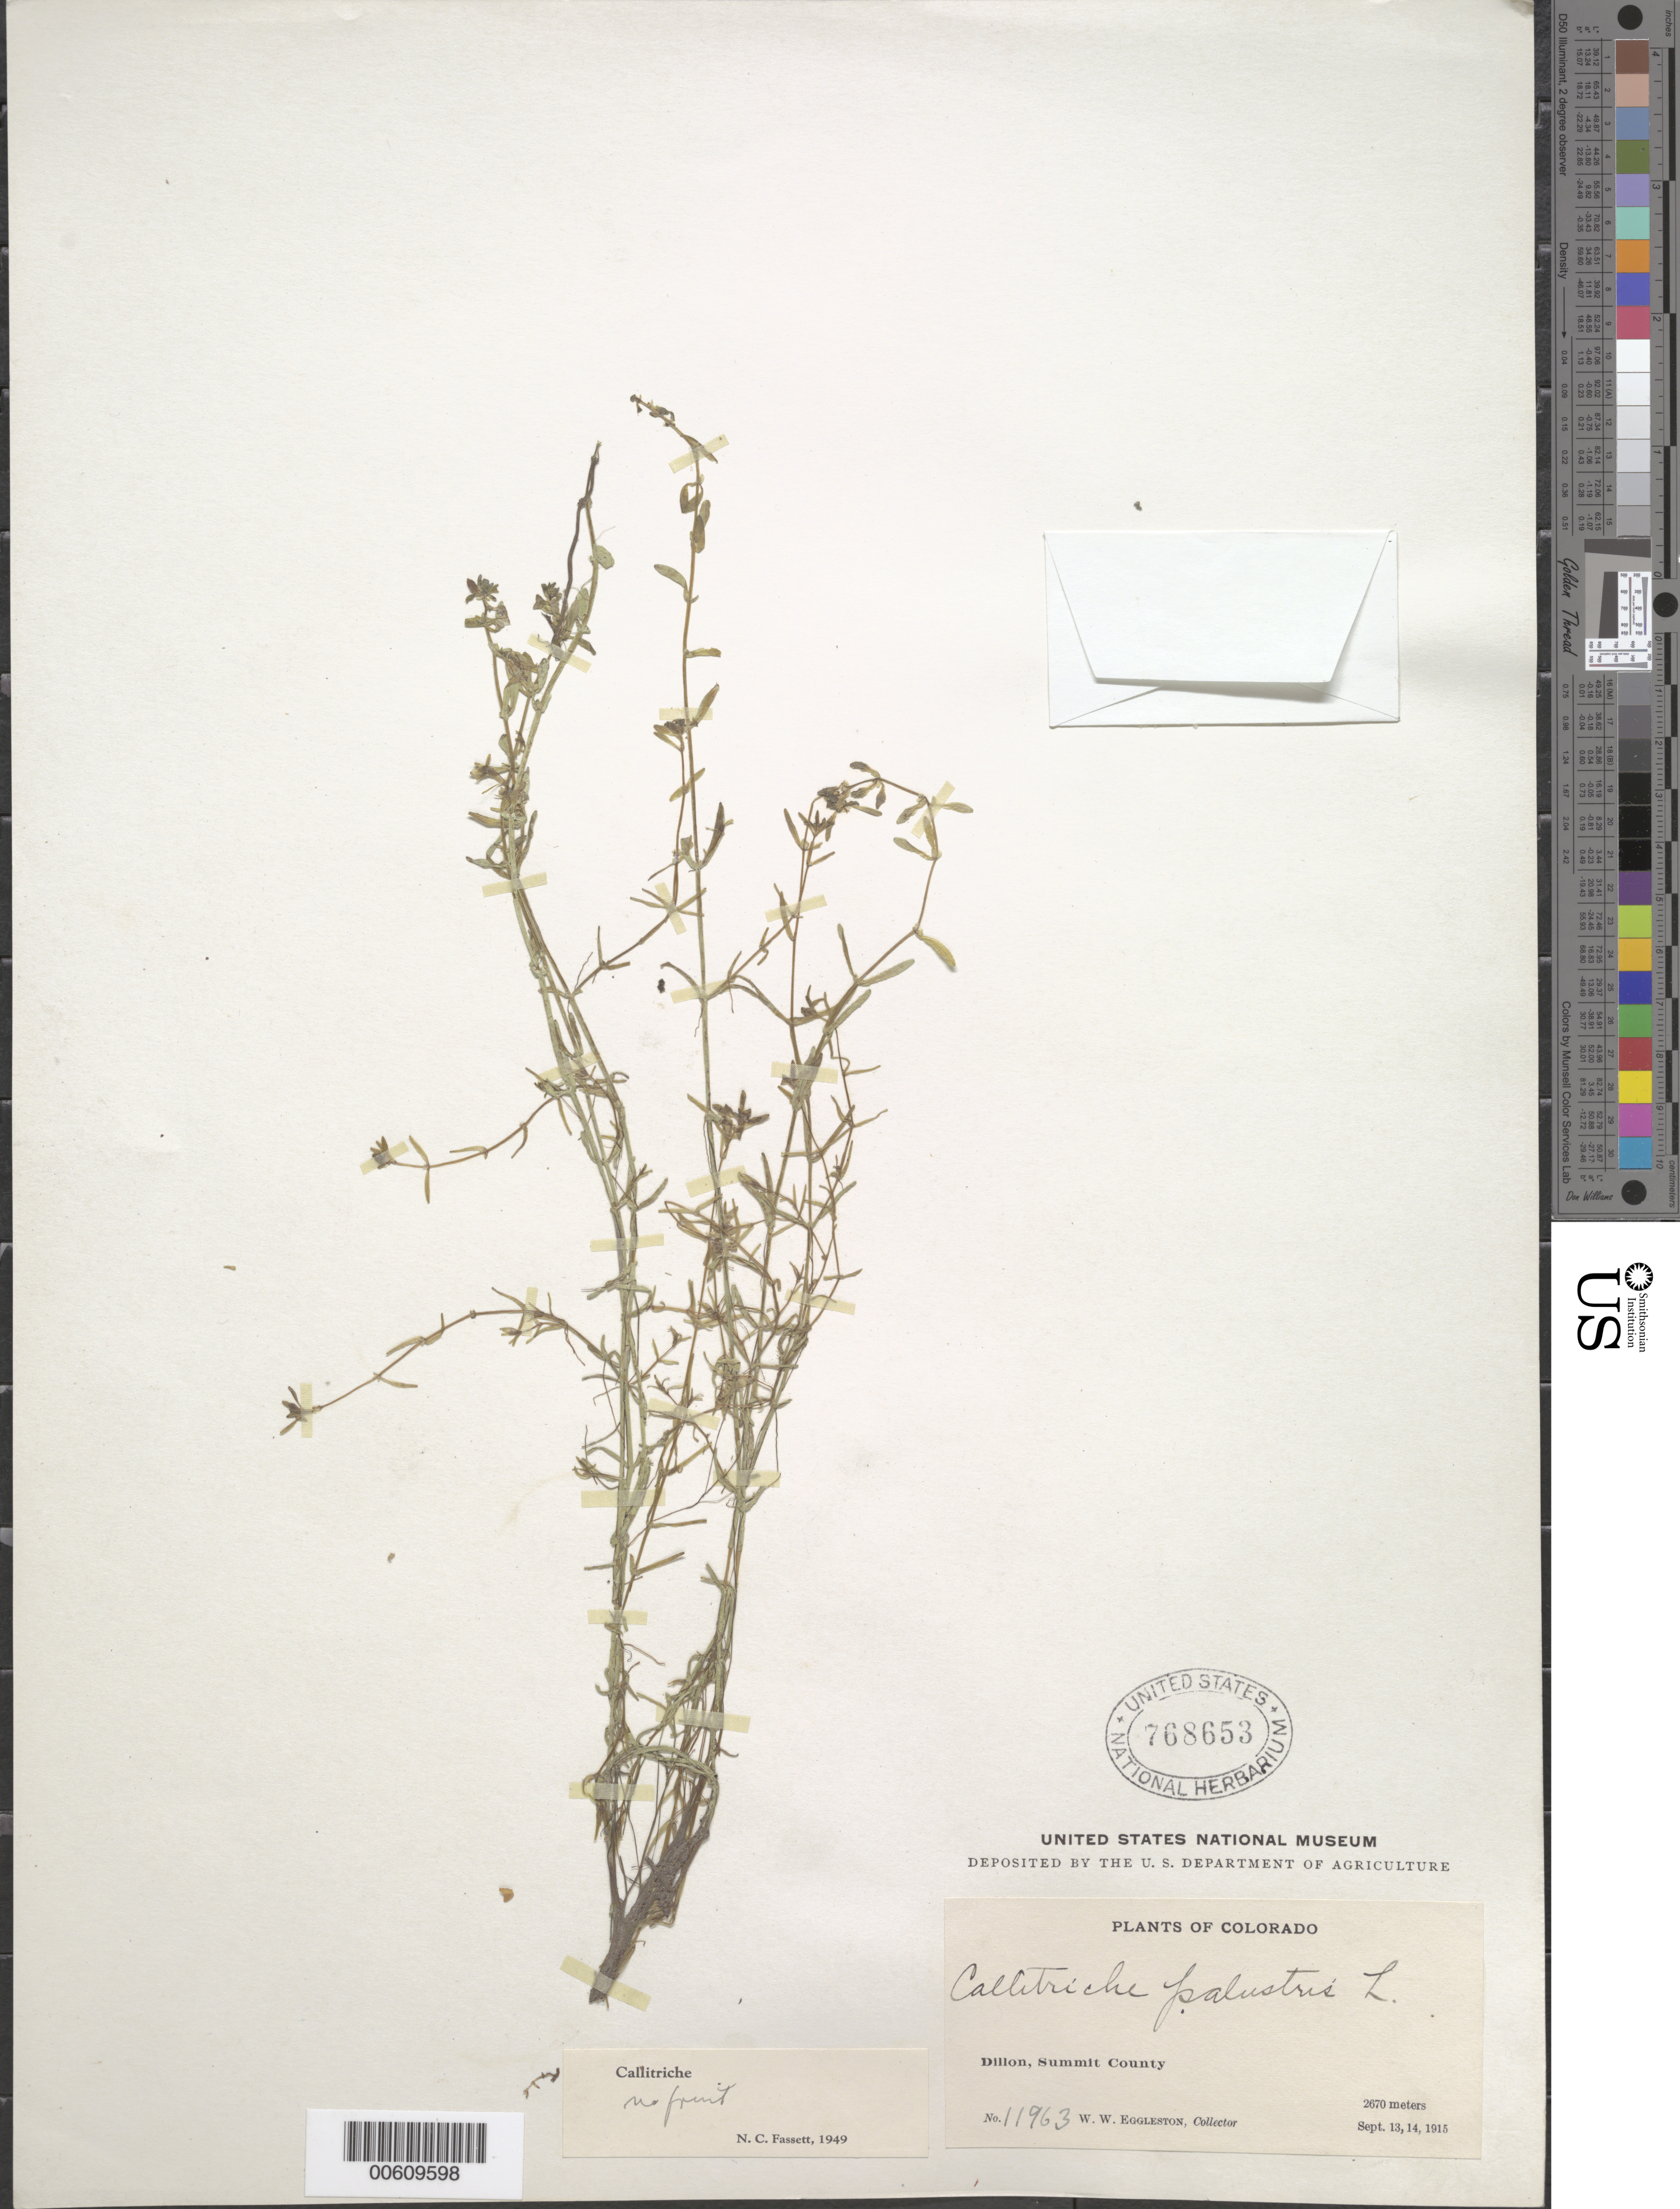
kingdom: Plantae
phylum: Tracheophyta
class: Magnoliopsida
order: Lamiales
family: Plantaginaceae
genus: Callitriche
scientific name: Callitriche verna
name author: L.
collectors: W. W. Eggleston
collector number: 11963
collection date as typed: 13 Sep 1915 and 14 Sep 1915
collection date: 1915-09-13,1915-09-14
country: United States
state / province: Colorado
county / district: Summit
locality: Dillon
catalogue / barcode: US 768653